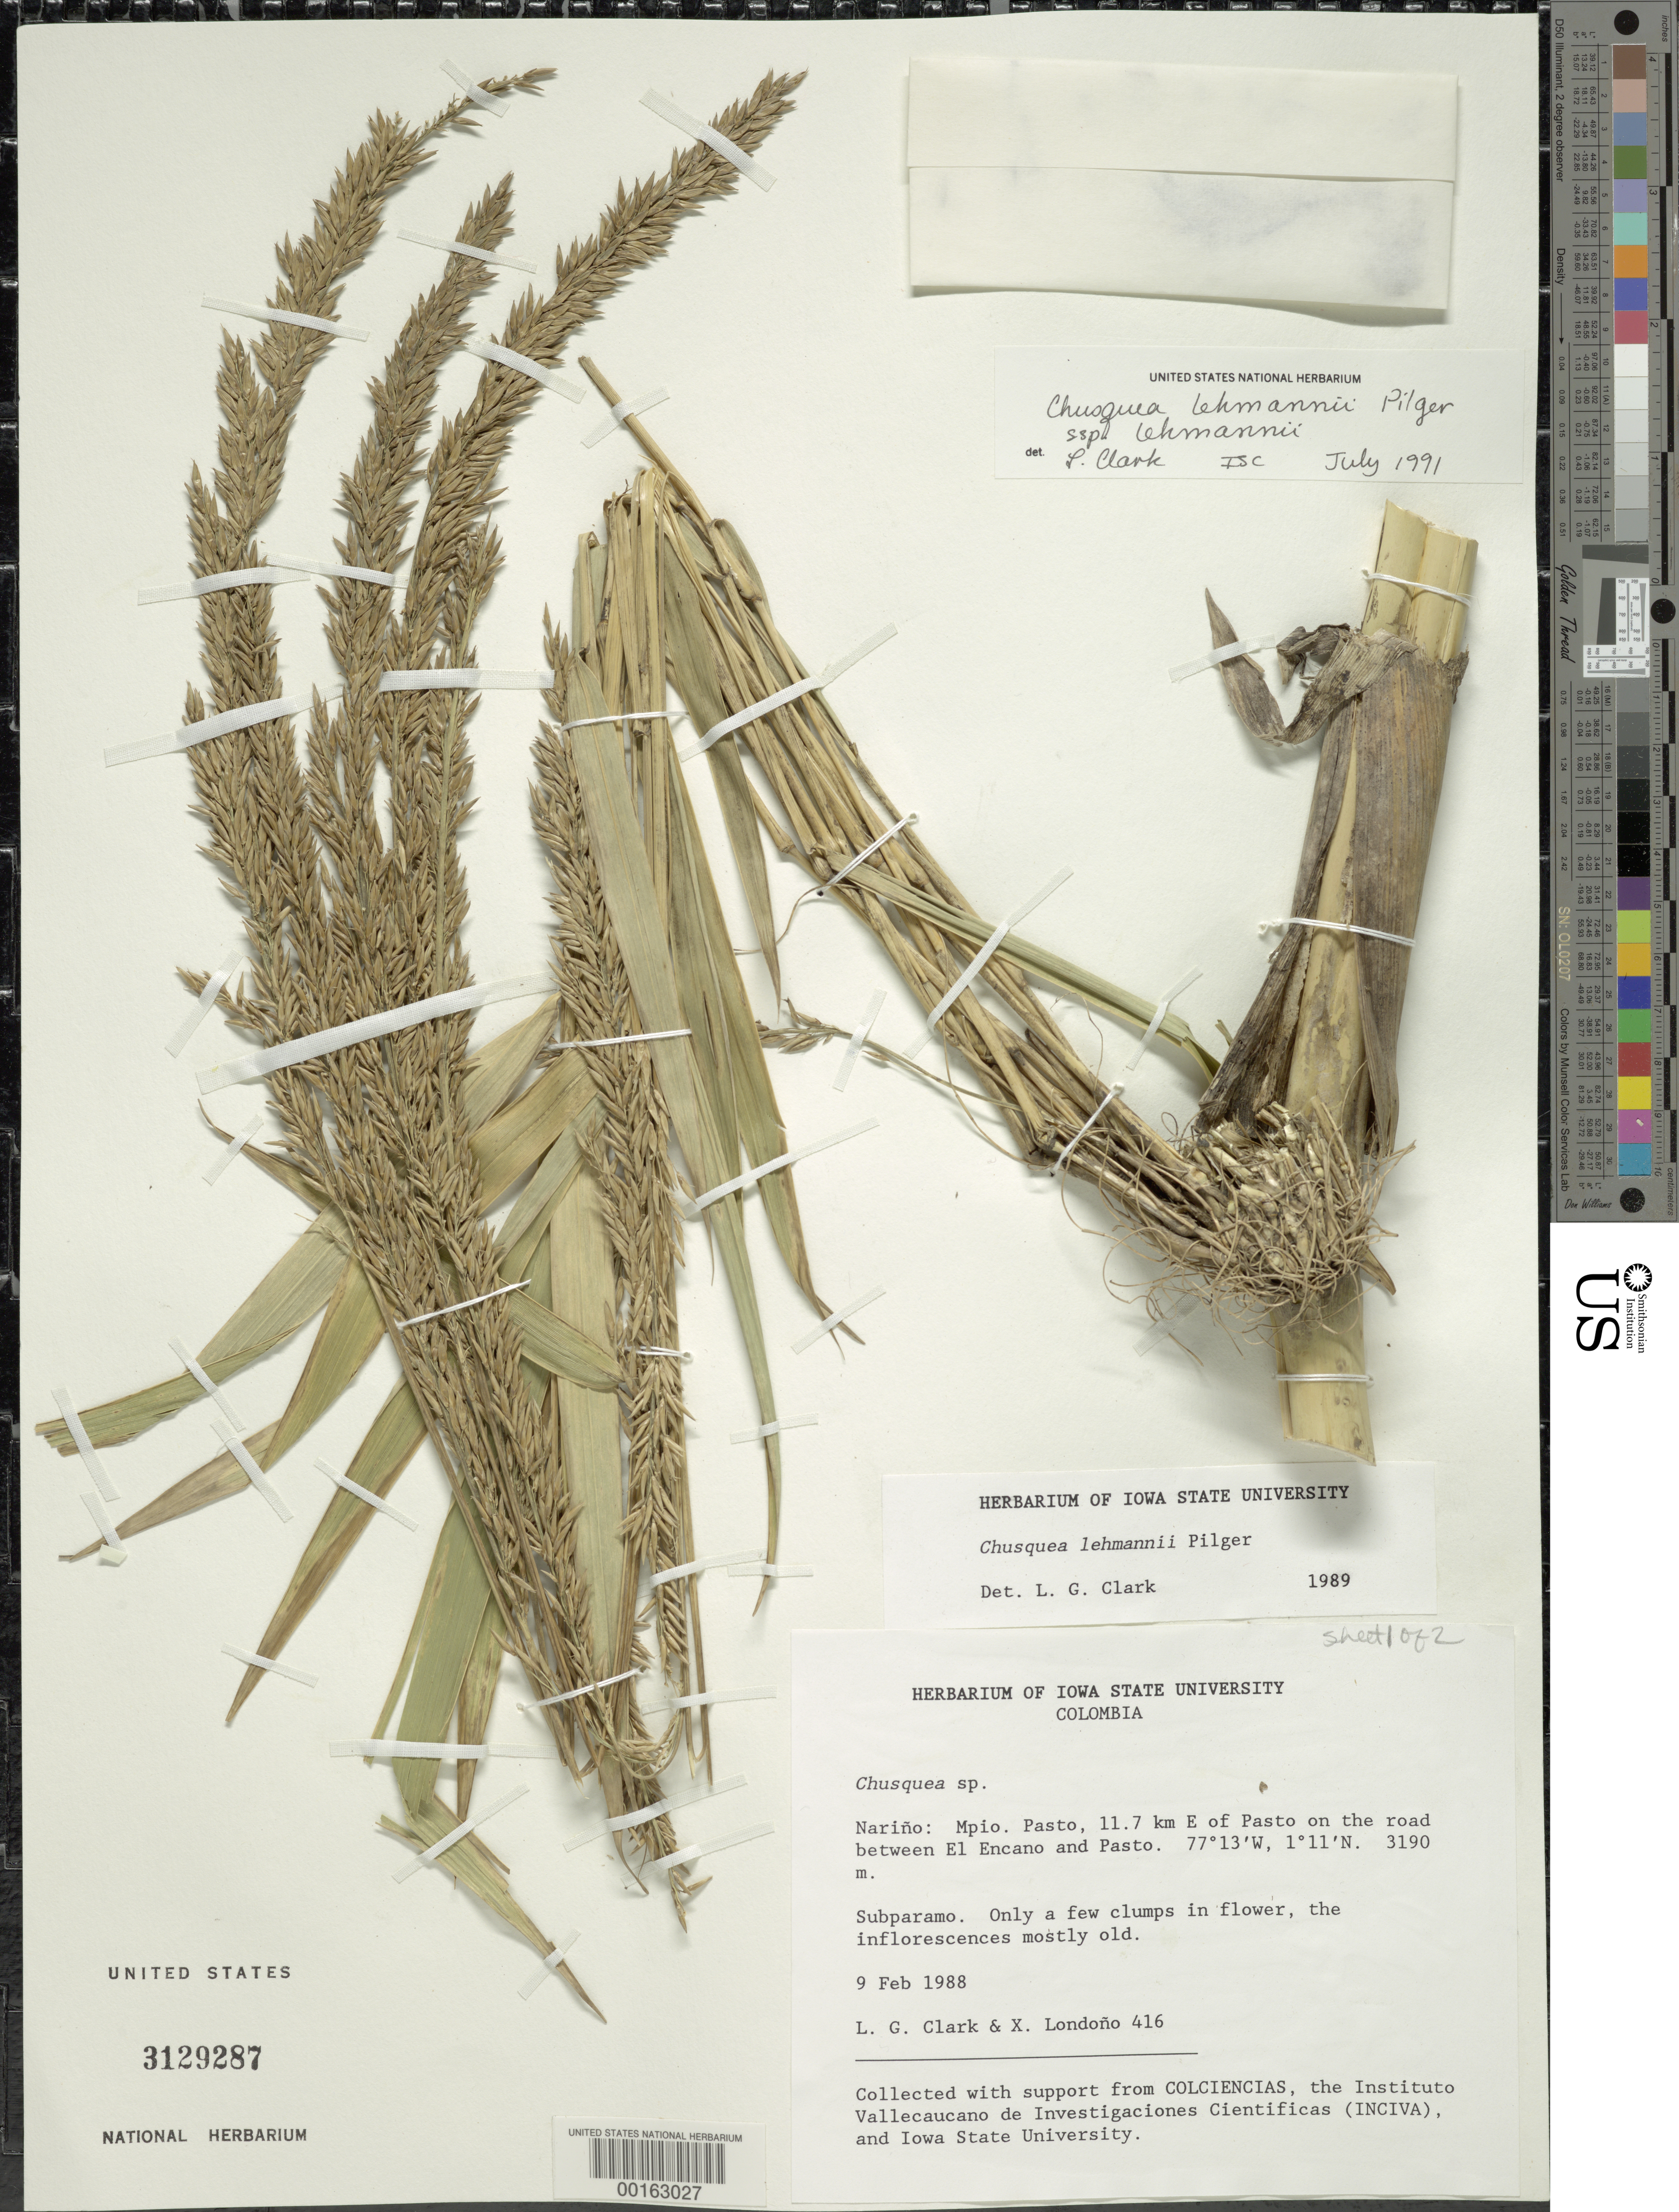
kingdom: Plantae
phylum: Tracheophyta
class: Liliopsida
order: Poales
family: Poaceae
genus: Chusquea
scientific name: Chusquea lehmannii subsp. lehmannii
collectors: L. G. Clark & X. Londoño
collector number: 416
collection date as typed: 09 Feb 1988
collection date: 1988-02-09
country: Colombia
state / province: Nariño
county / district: Pasto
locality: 11.7 km E of Pasto on the road between El Encaño and Pasto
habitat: Subparamo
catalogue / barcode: US 3129287